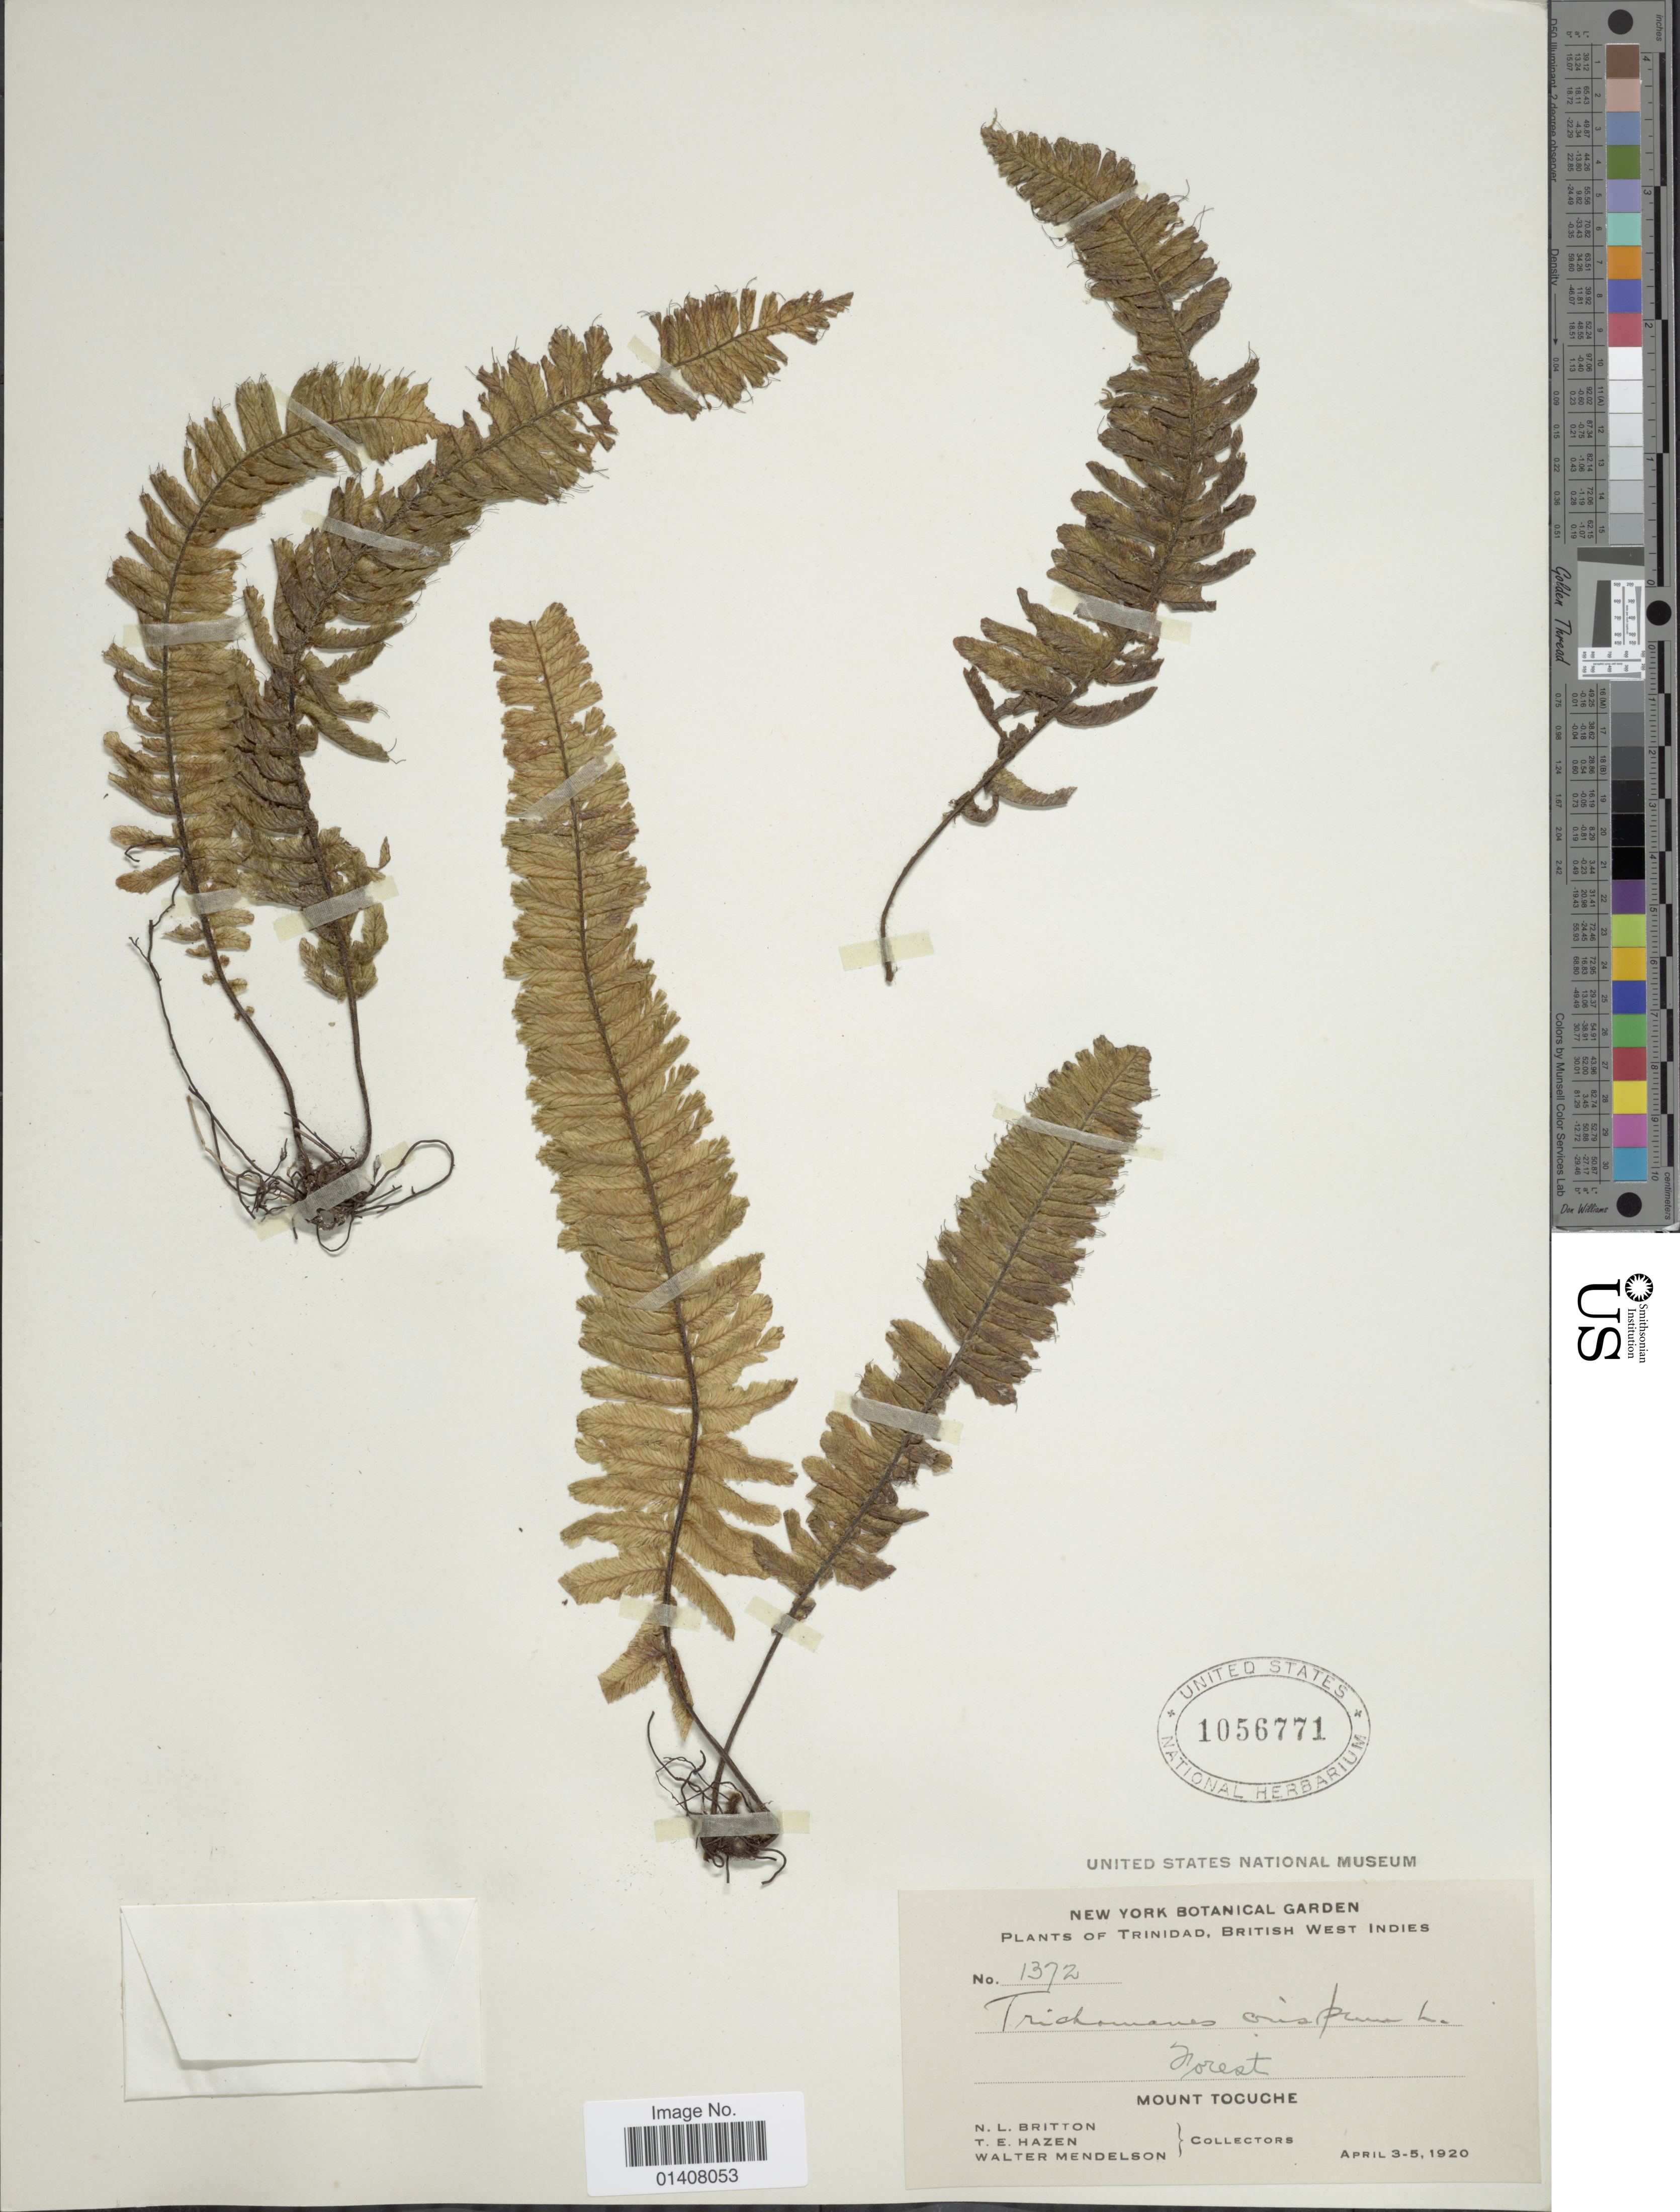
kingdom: Plantae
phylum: Tracheophyta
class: Polypodiopsida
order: Hymenophyllales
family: Hymenophyllaceae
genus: Trichomanes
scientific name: Trichomanes crispum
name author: L.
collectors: N. Britton, T. E. Hazen & W. Mendelson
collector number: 1372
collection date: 1920-04-03/1920-04-05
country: Trinidad and Tobago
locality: Trinidad, British West Indies, Mount Tocuche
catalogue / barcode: US 1056771